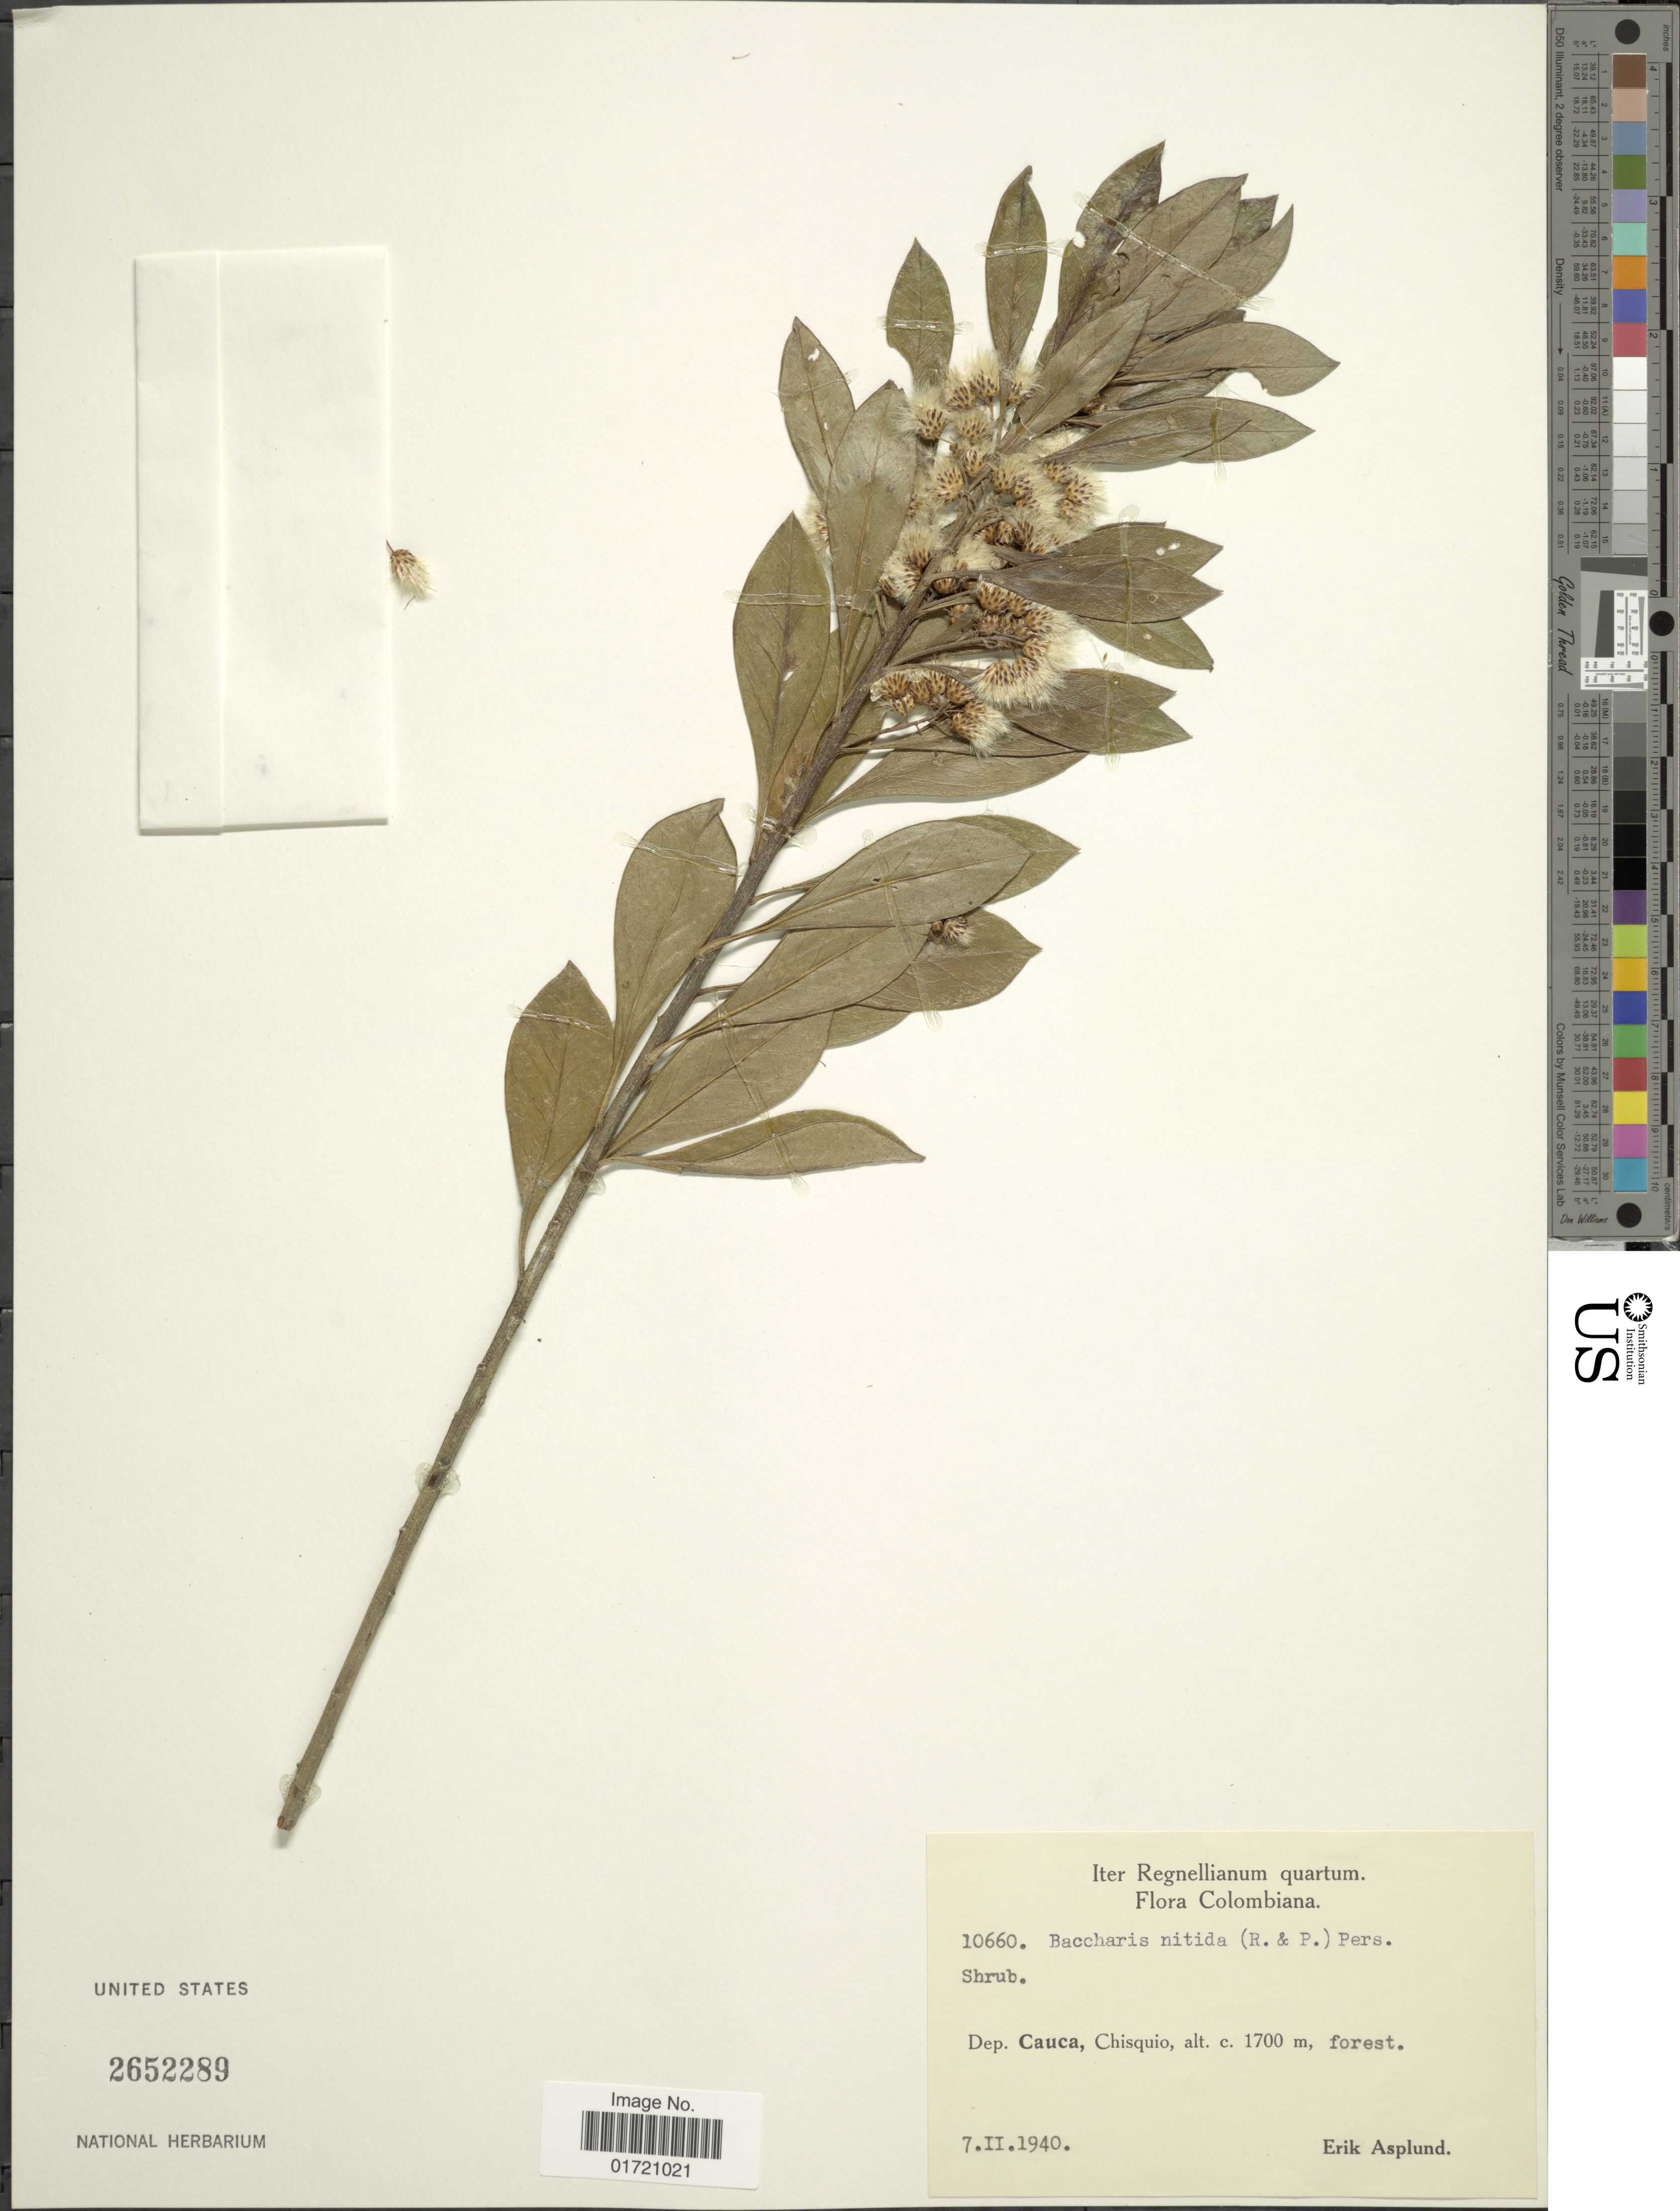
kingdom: Plantae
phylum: Tracheophyta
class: Magnoliopsida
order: Asterales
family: Asteraceae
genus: Baccharis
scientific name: Baccharis nitida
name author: (Ruiz & Pav.) Pers.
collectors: E. Asplund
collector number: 10660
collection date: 1940-02-07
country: Colombia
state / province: Cauca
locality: Dep. Cauca, Chisquio.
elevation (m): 1700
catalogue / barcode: US 2652289